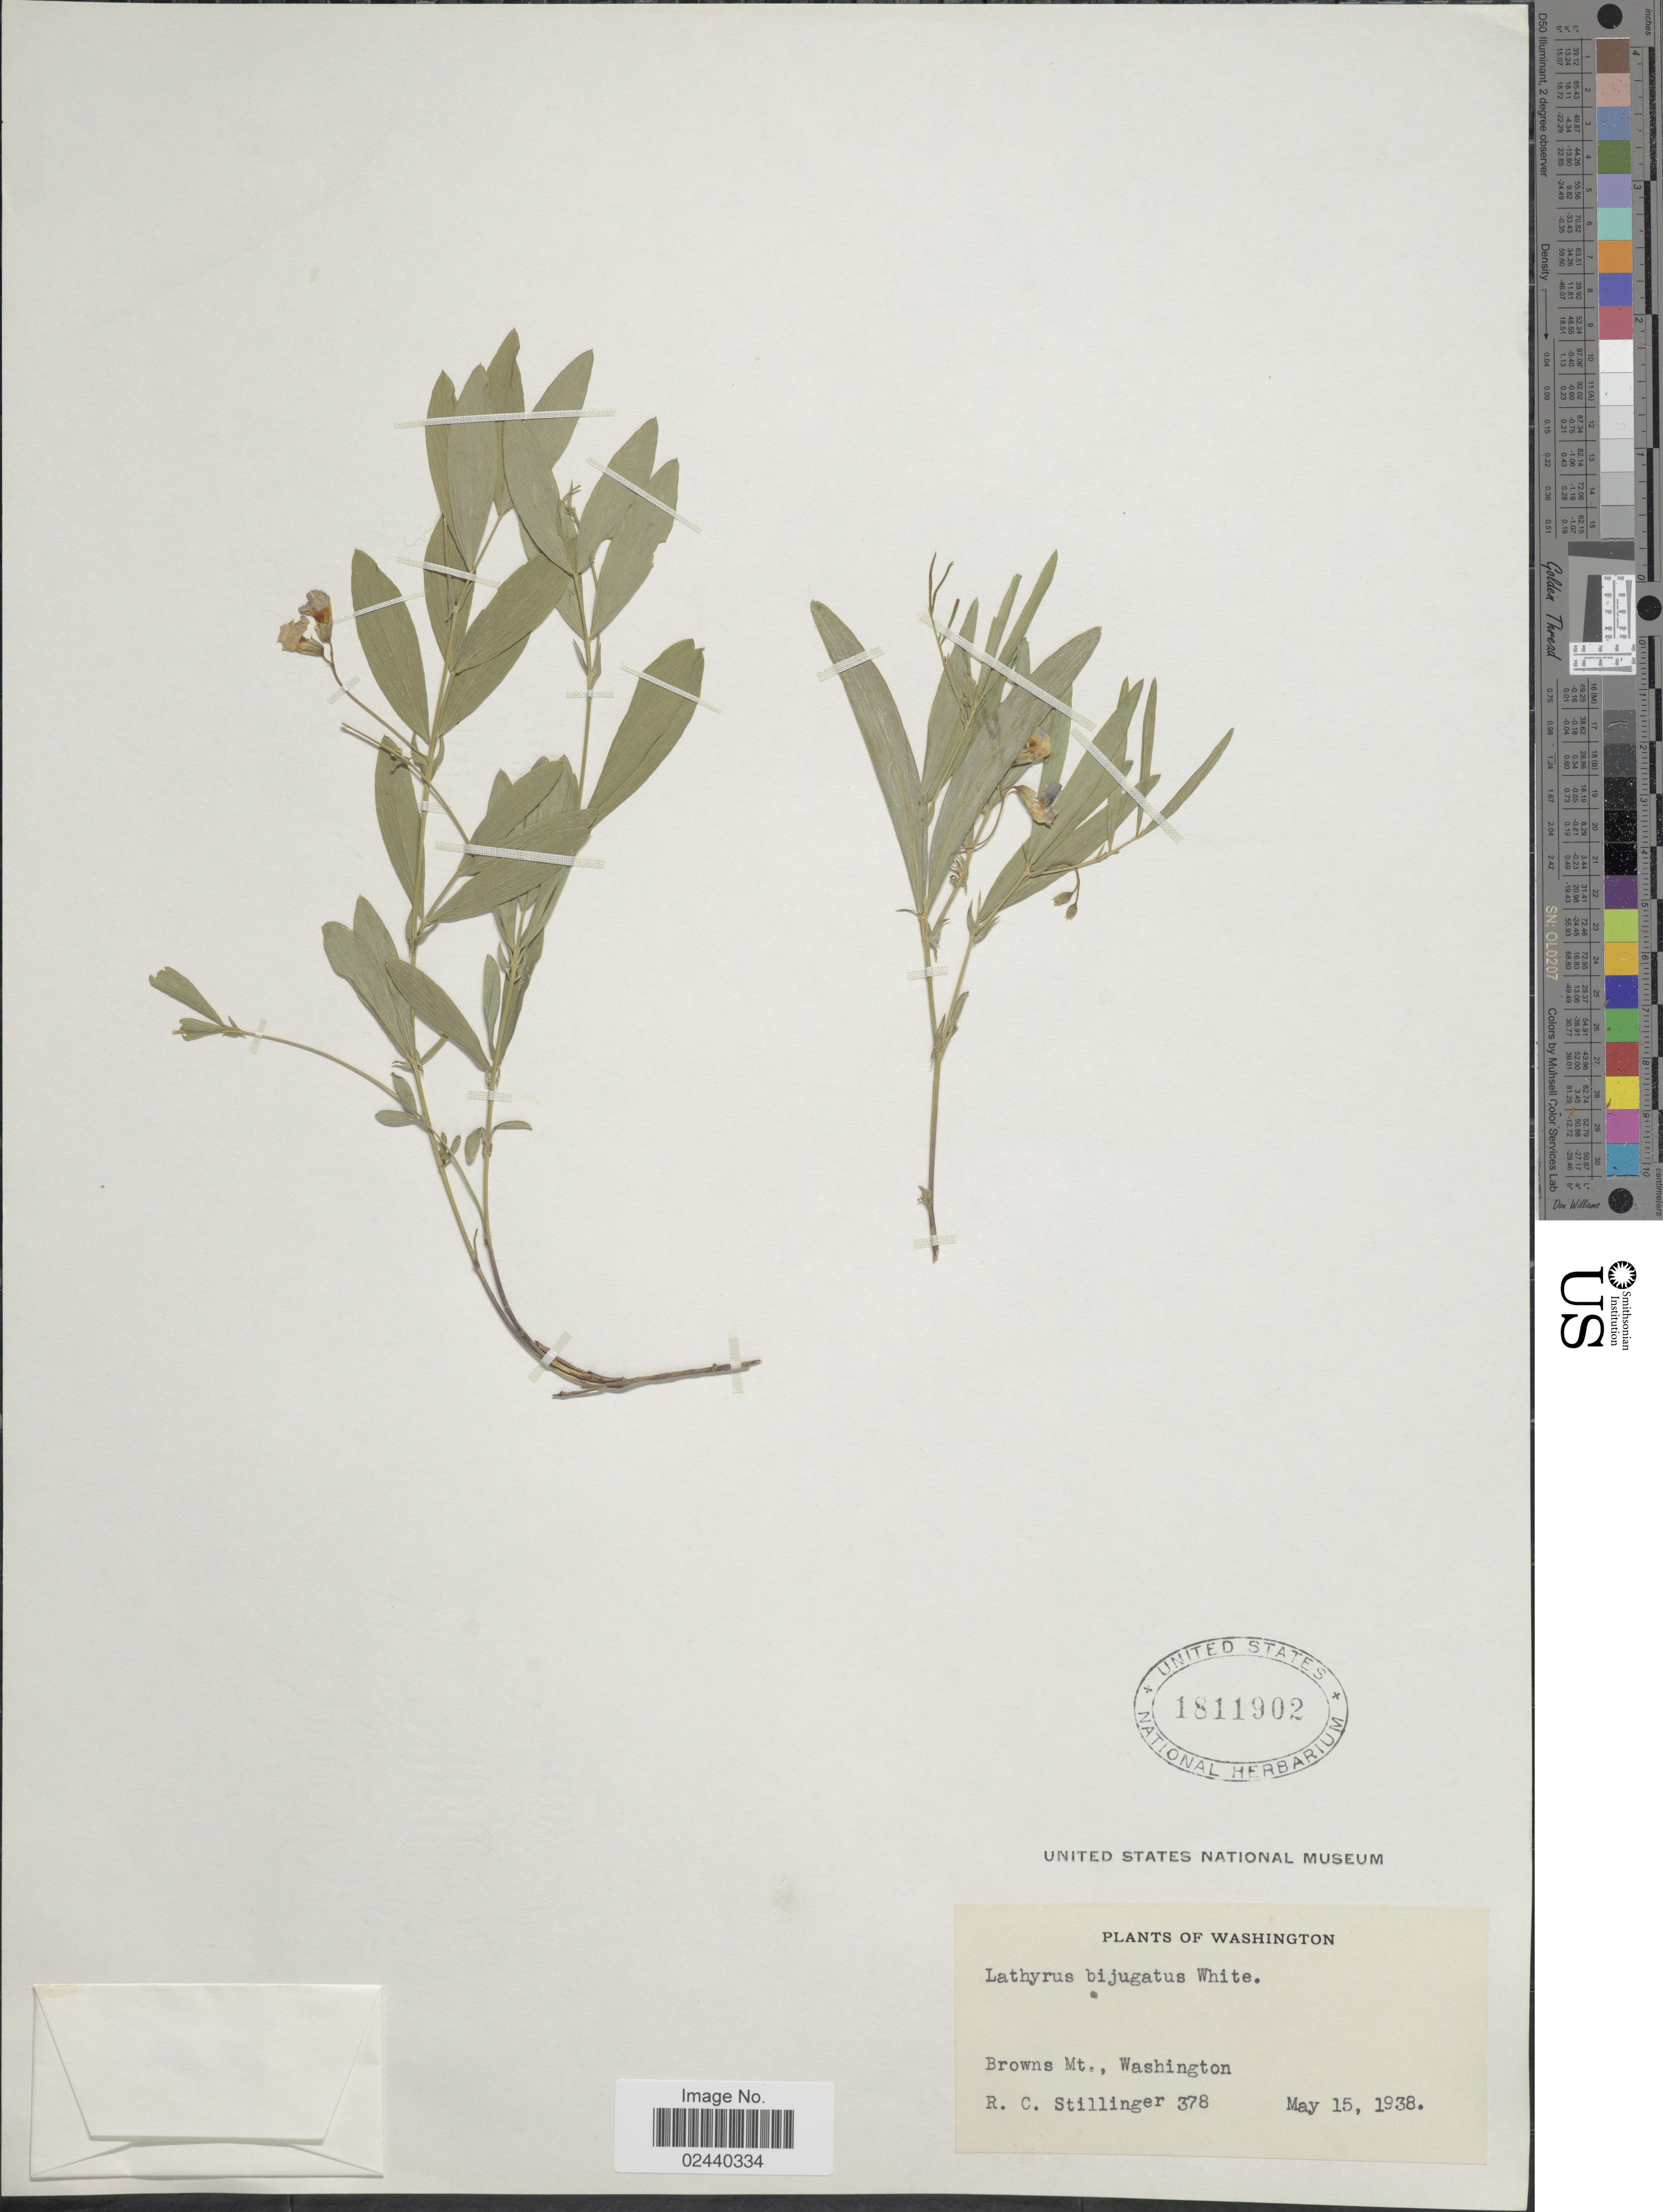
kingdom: Plantae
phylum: Tracheophyta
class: Magnoliopsida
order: Fabales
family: Fabaceae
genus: Lathyrus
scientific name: Lathyrus bijugatus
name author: T.G. White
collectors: R. Stillinger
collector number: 378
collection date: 1938-05-15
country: United States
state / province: Washington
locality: Browns Mt.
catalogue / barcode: US 1811902